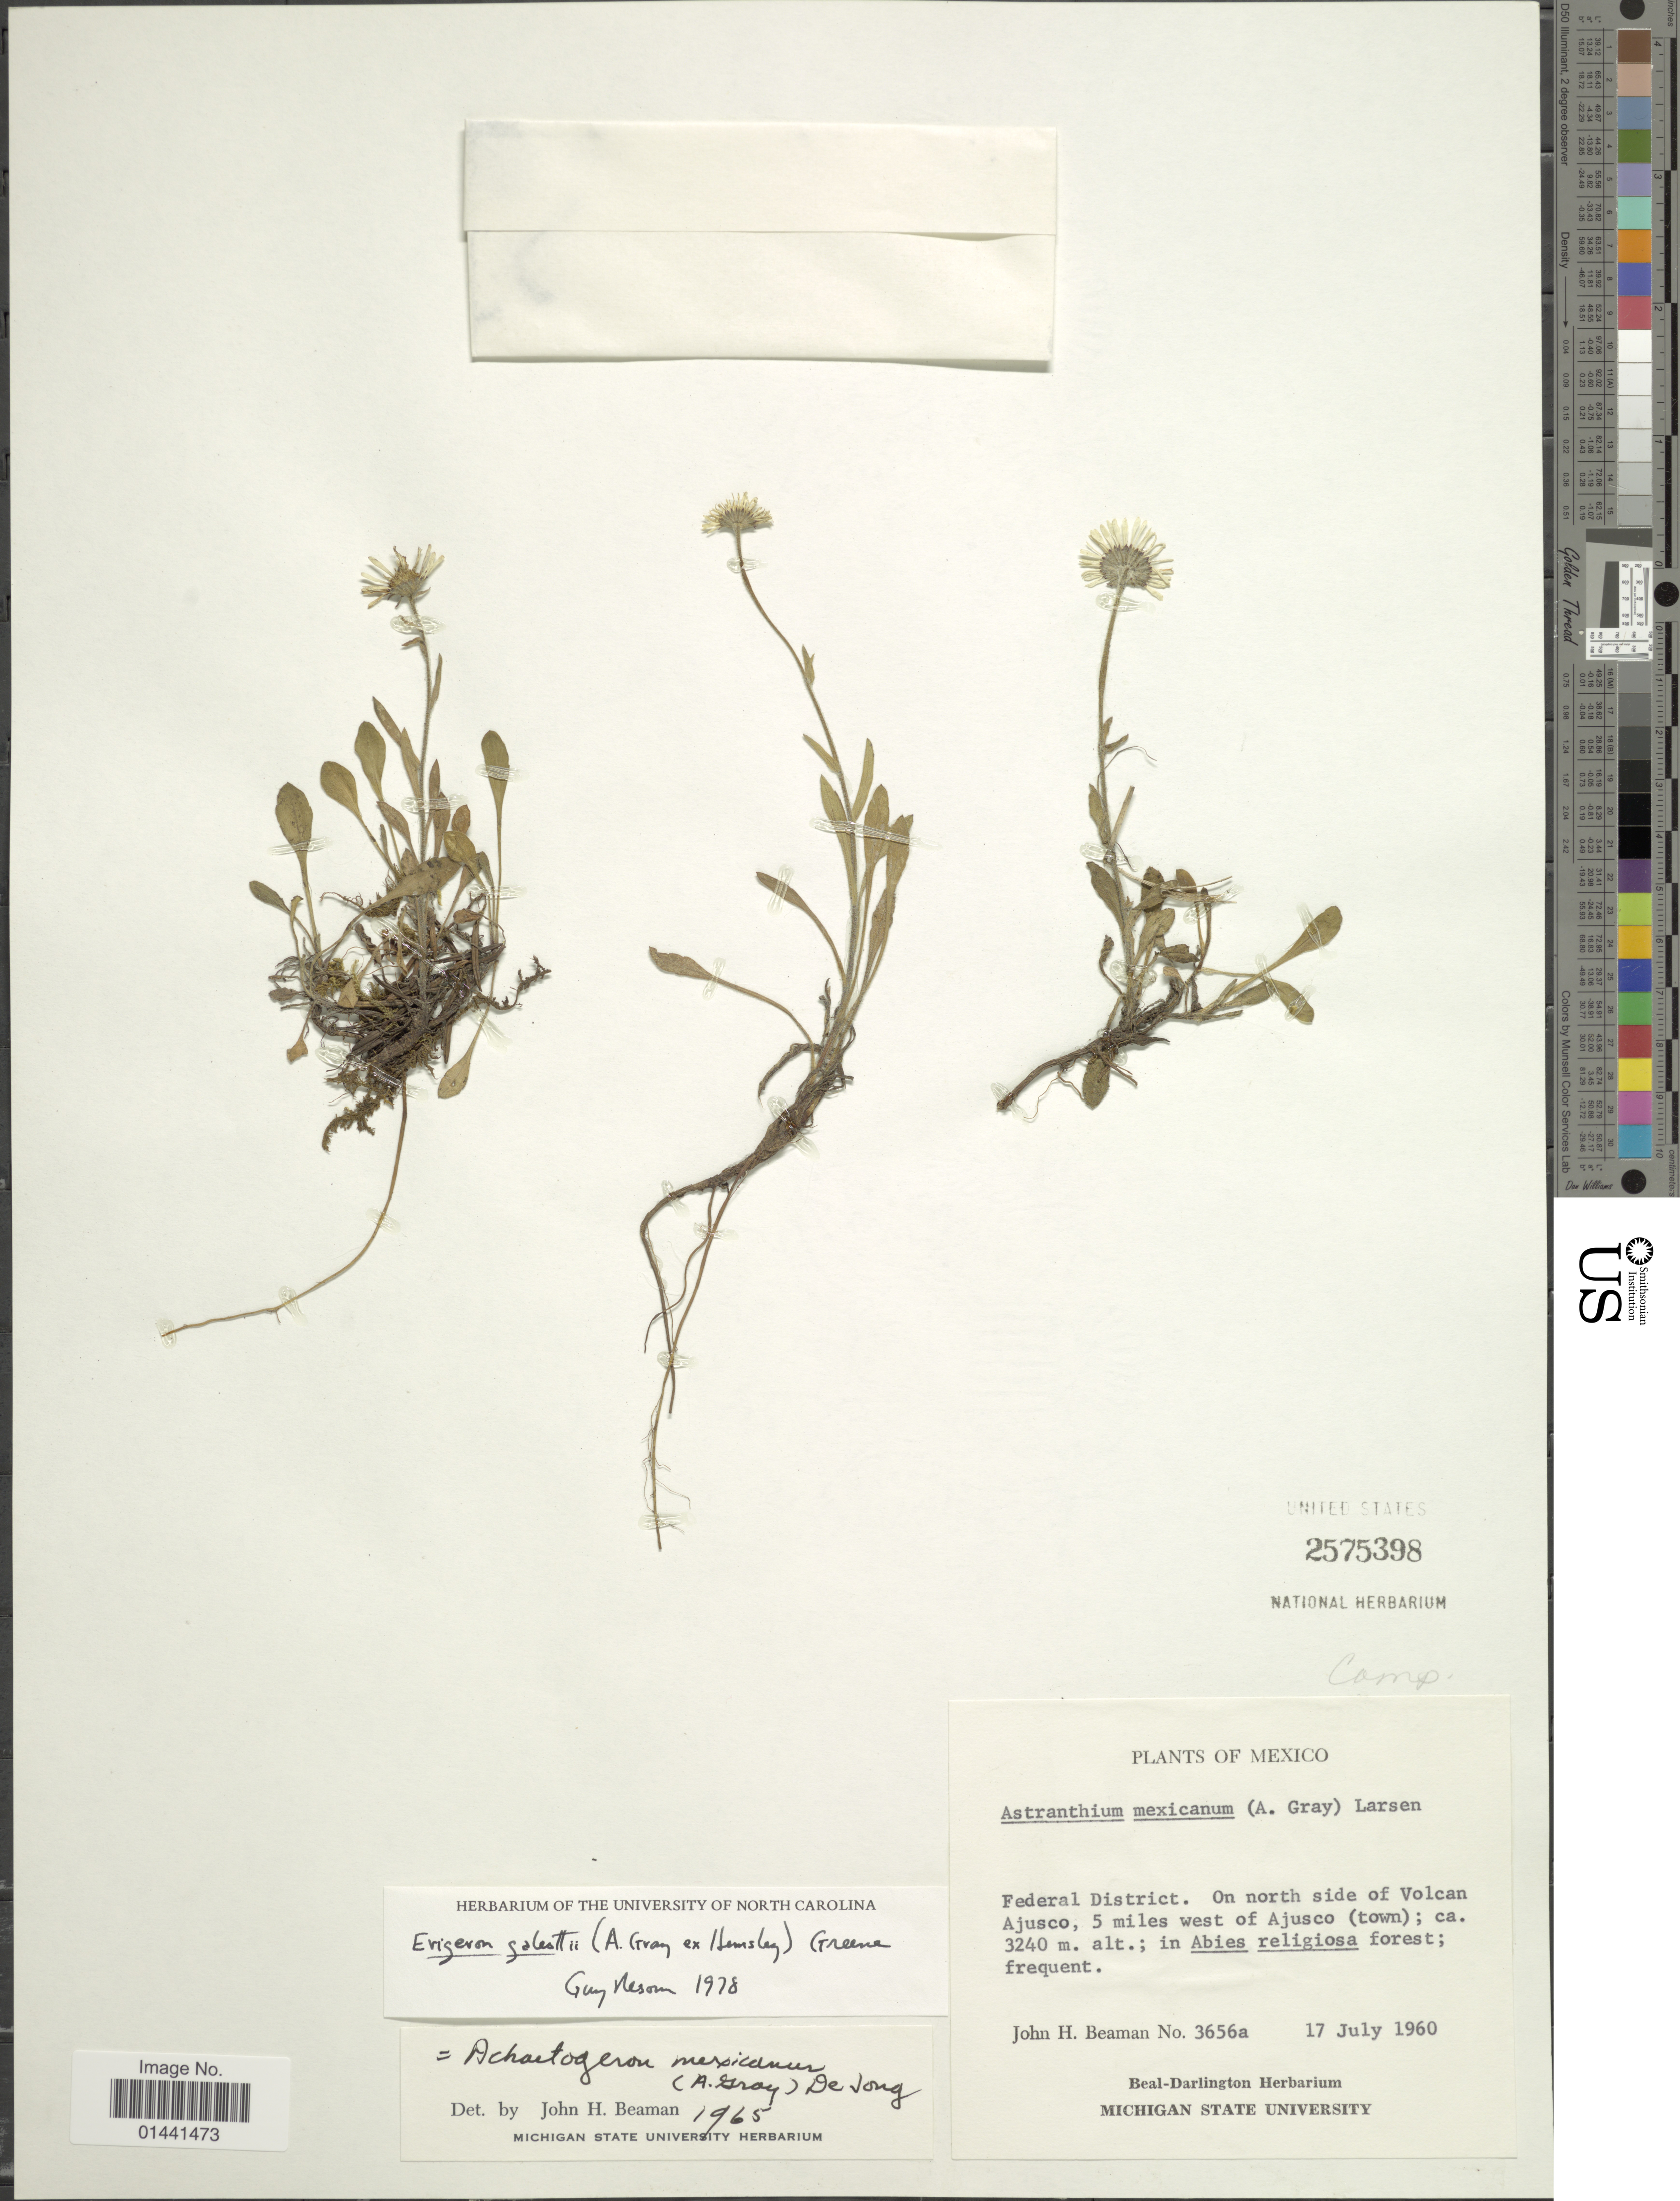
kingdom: Plantae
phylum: Tracheophyta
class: Magnoliopsida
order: Asterales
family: Asteraceae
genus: Erigeron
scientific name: Erigeron galeottii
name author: (A. Gray ex Hemsl.) Greene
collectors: J. H. Beaman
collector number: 3656a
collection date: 1960-07-17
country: Mexico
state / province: Distrito Federal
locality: On north side of Volcan Ajusco, 5 miles west of Ajusco (town)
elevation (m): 3240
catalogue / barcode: US 2575398